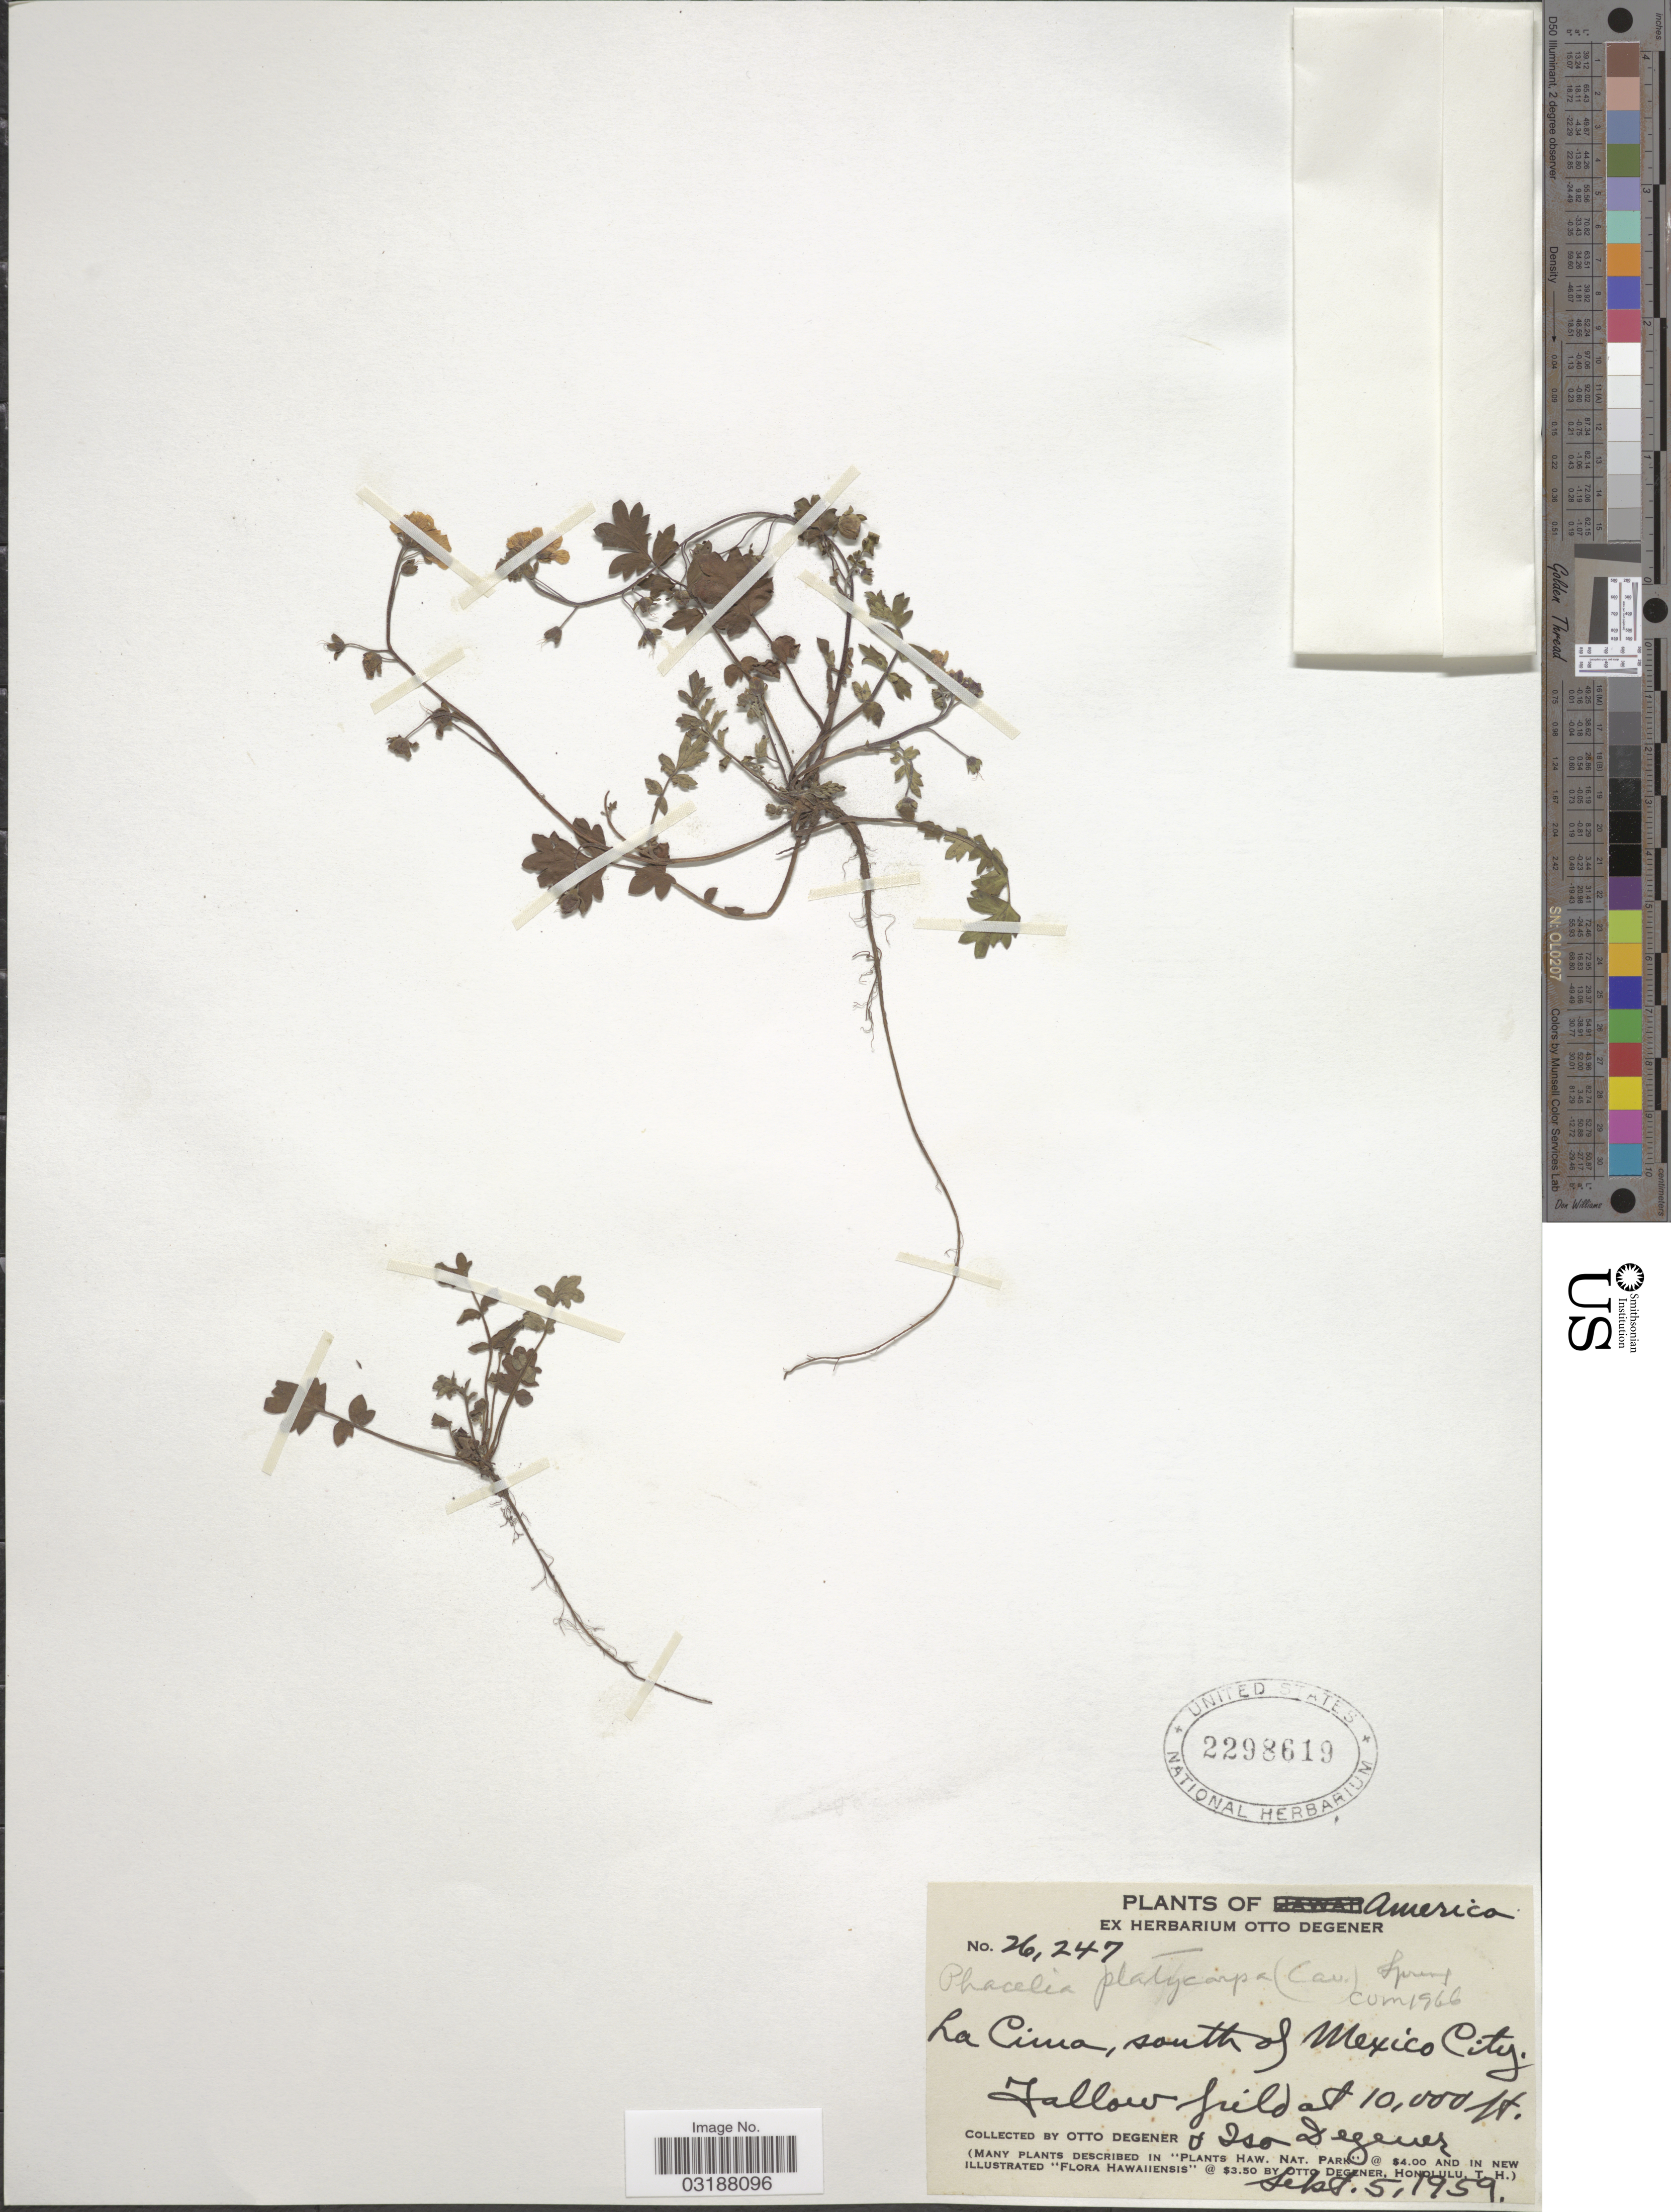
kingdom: Plantae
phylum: Tracheophyta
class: Magnoliopsida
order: Boraginales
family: Hydrophyllaceae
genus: Phacelia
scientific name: Phacelia platycarpa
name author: (Cav.) Spreng.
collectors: O. Degener & I. Degener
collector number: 26247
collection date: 1959-09-05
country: Mexico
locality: La Cima, south of Mexico City, fallow field.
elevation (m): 3048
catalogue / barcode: US 2298619